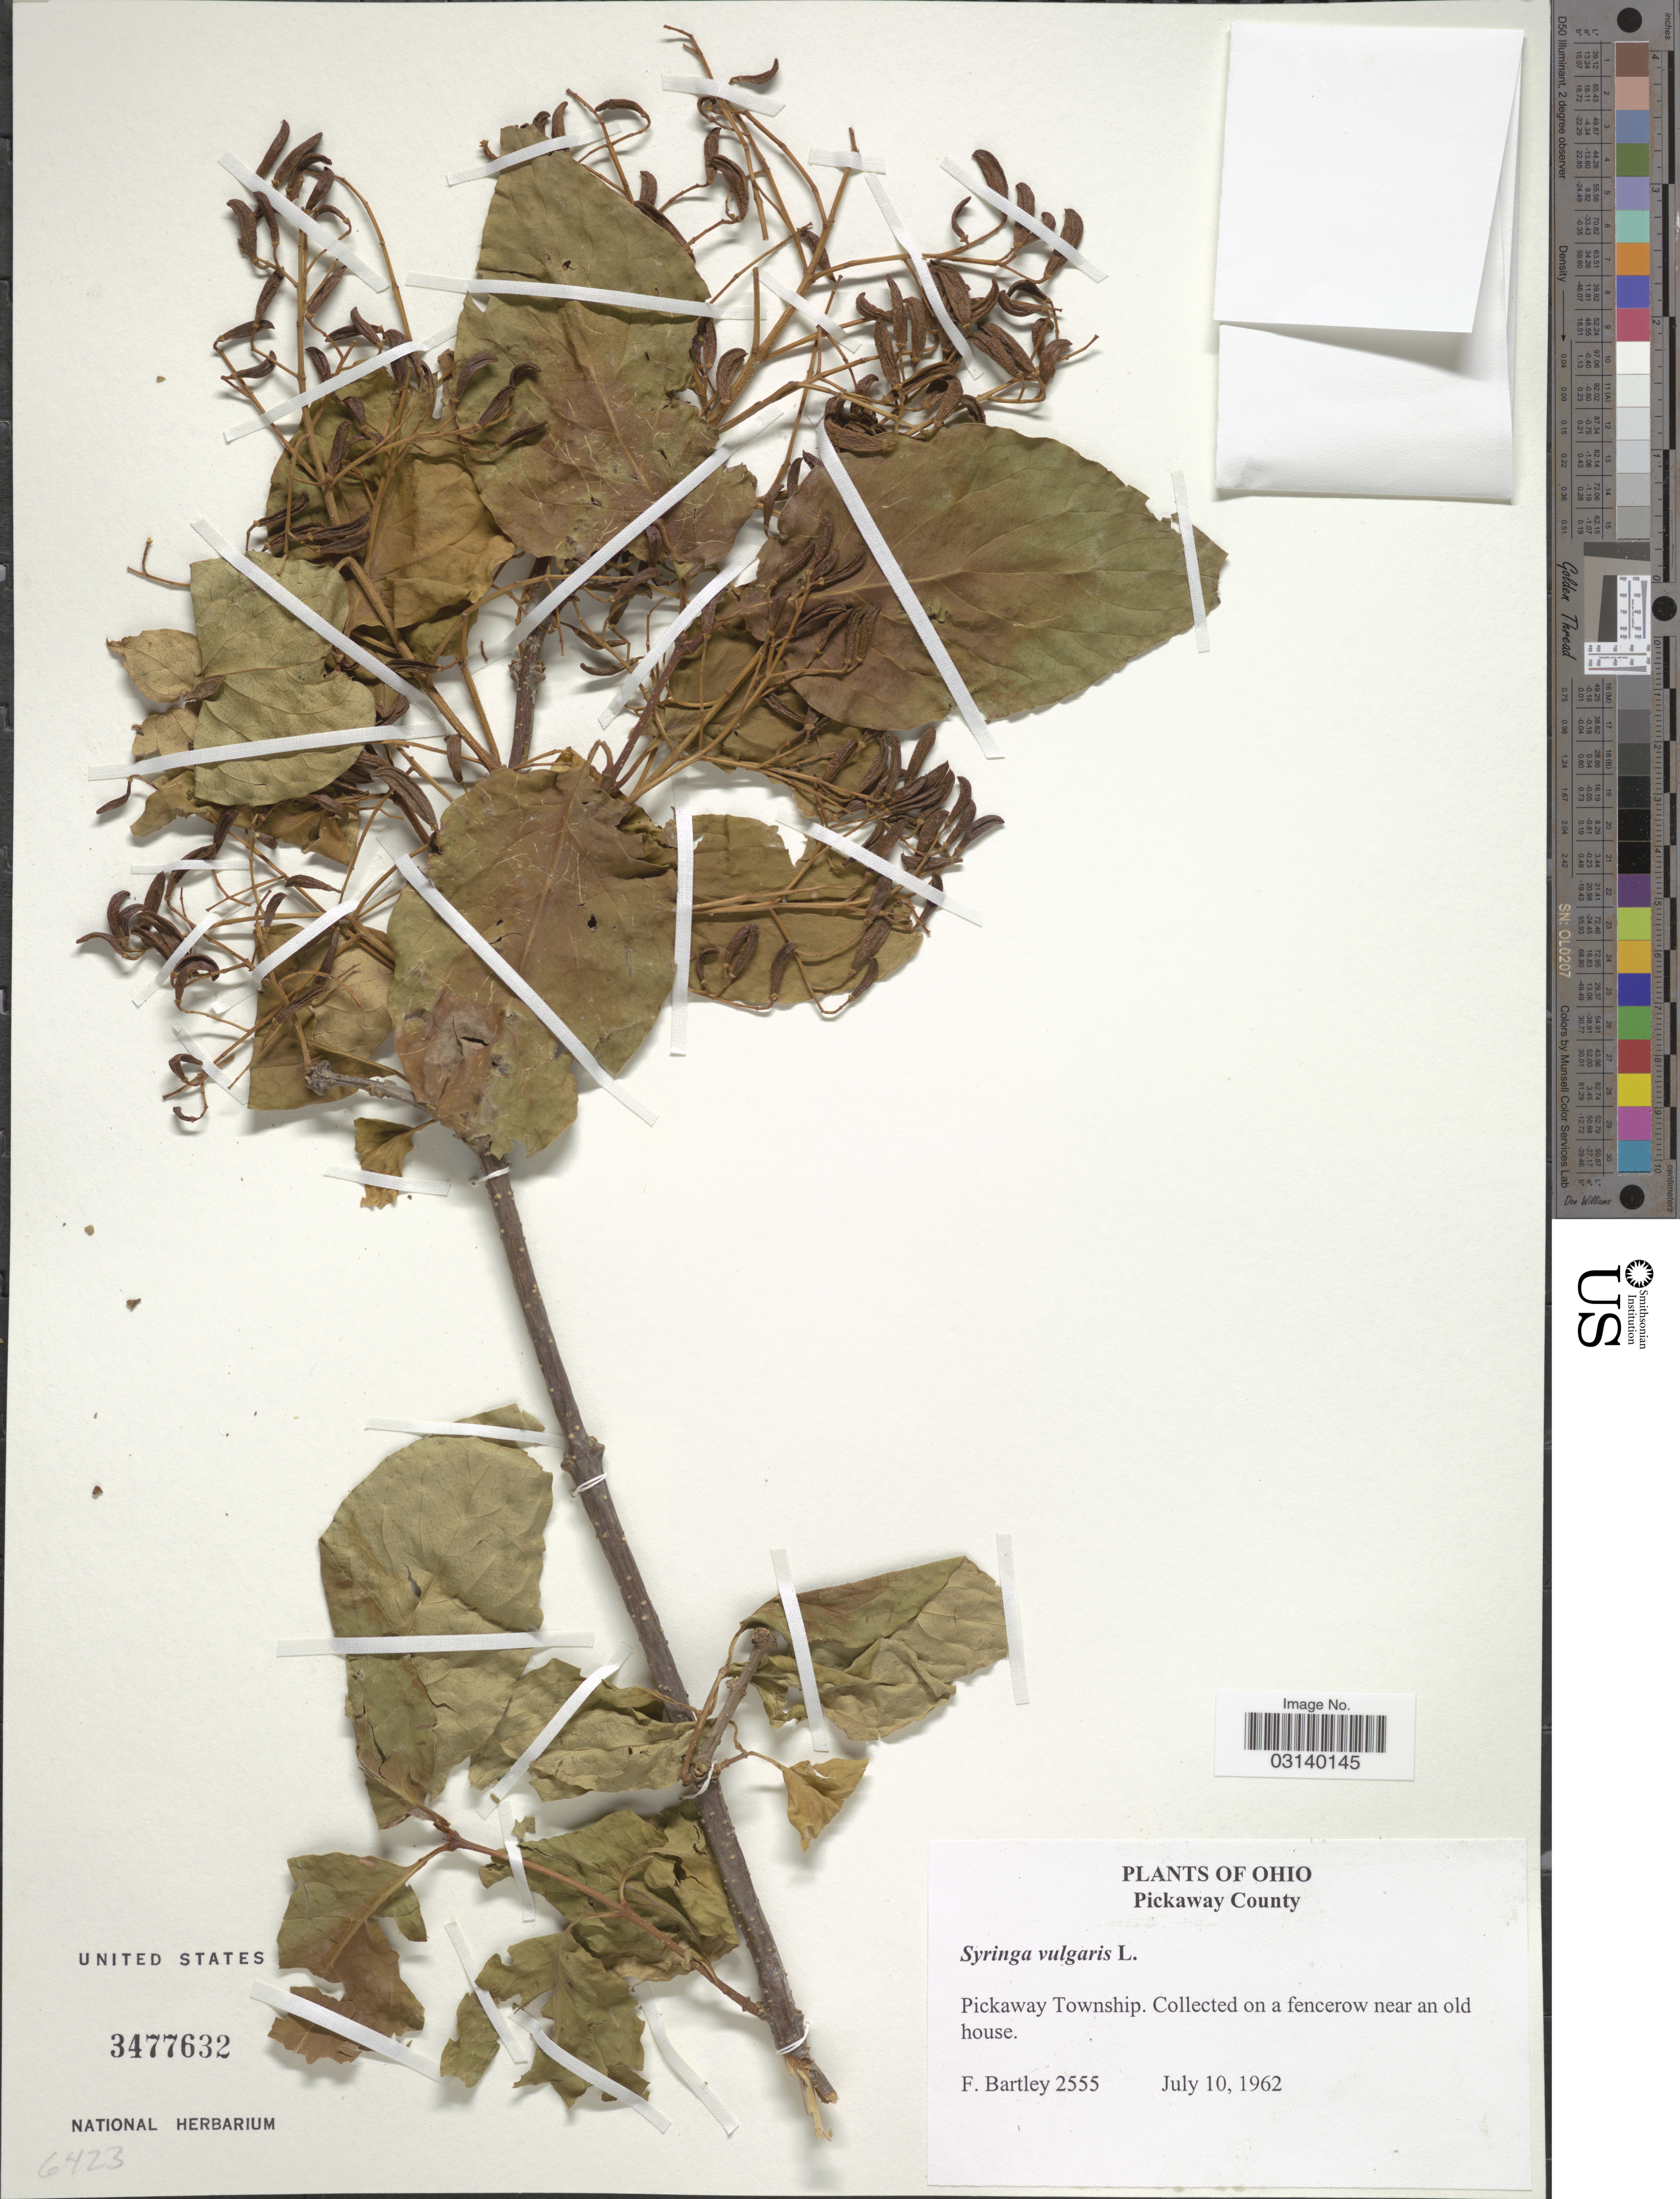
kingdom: Plantae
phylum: Tracheophyta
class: Magnoliopsida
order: Lamiales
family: Oleaceae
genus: Syringa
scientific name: Syringa vulgaris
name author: L.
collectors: F. Bartley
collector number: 2555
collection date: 1962-07-10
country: United States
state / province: Ohio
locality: Pickaway County. Pickaway Township.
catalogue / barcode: US 3477632